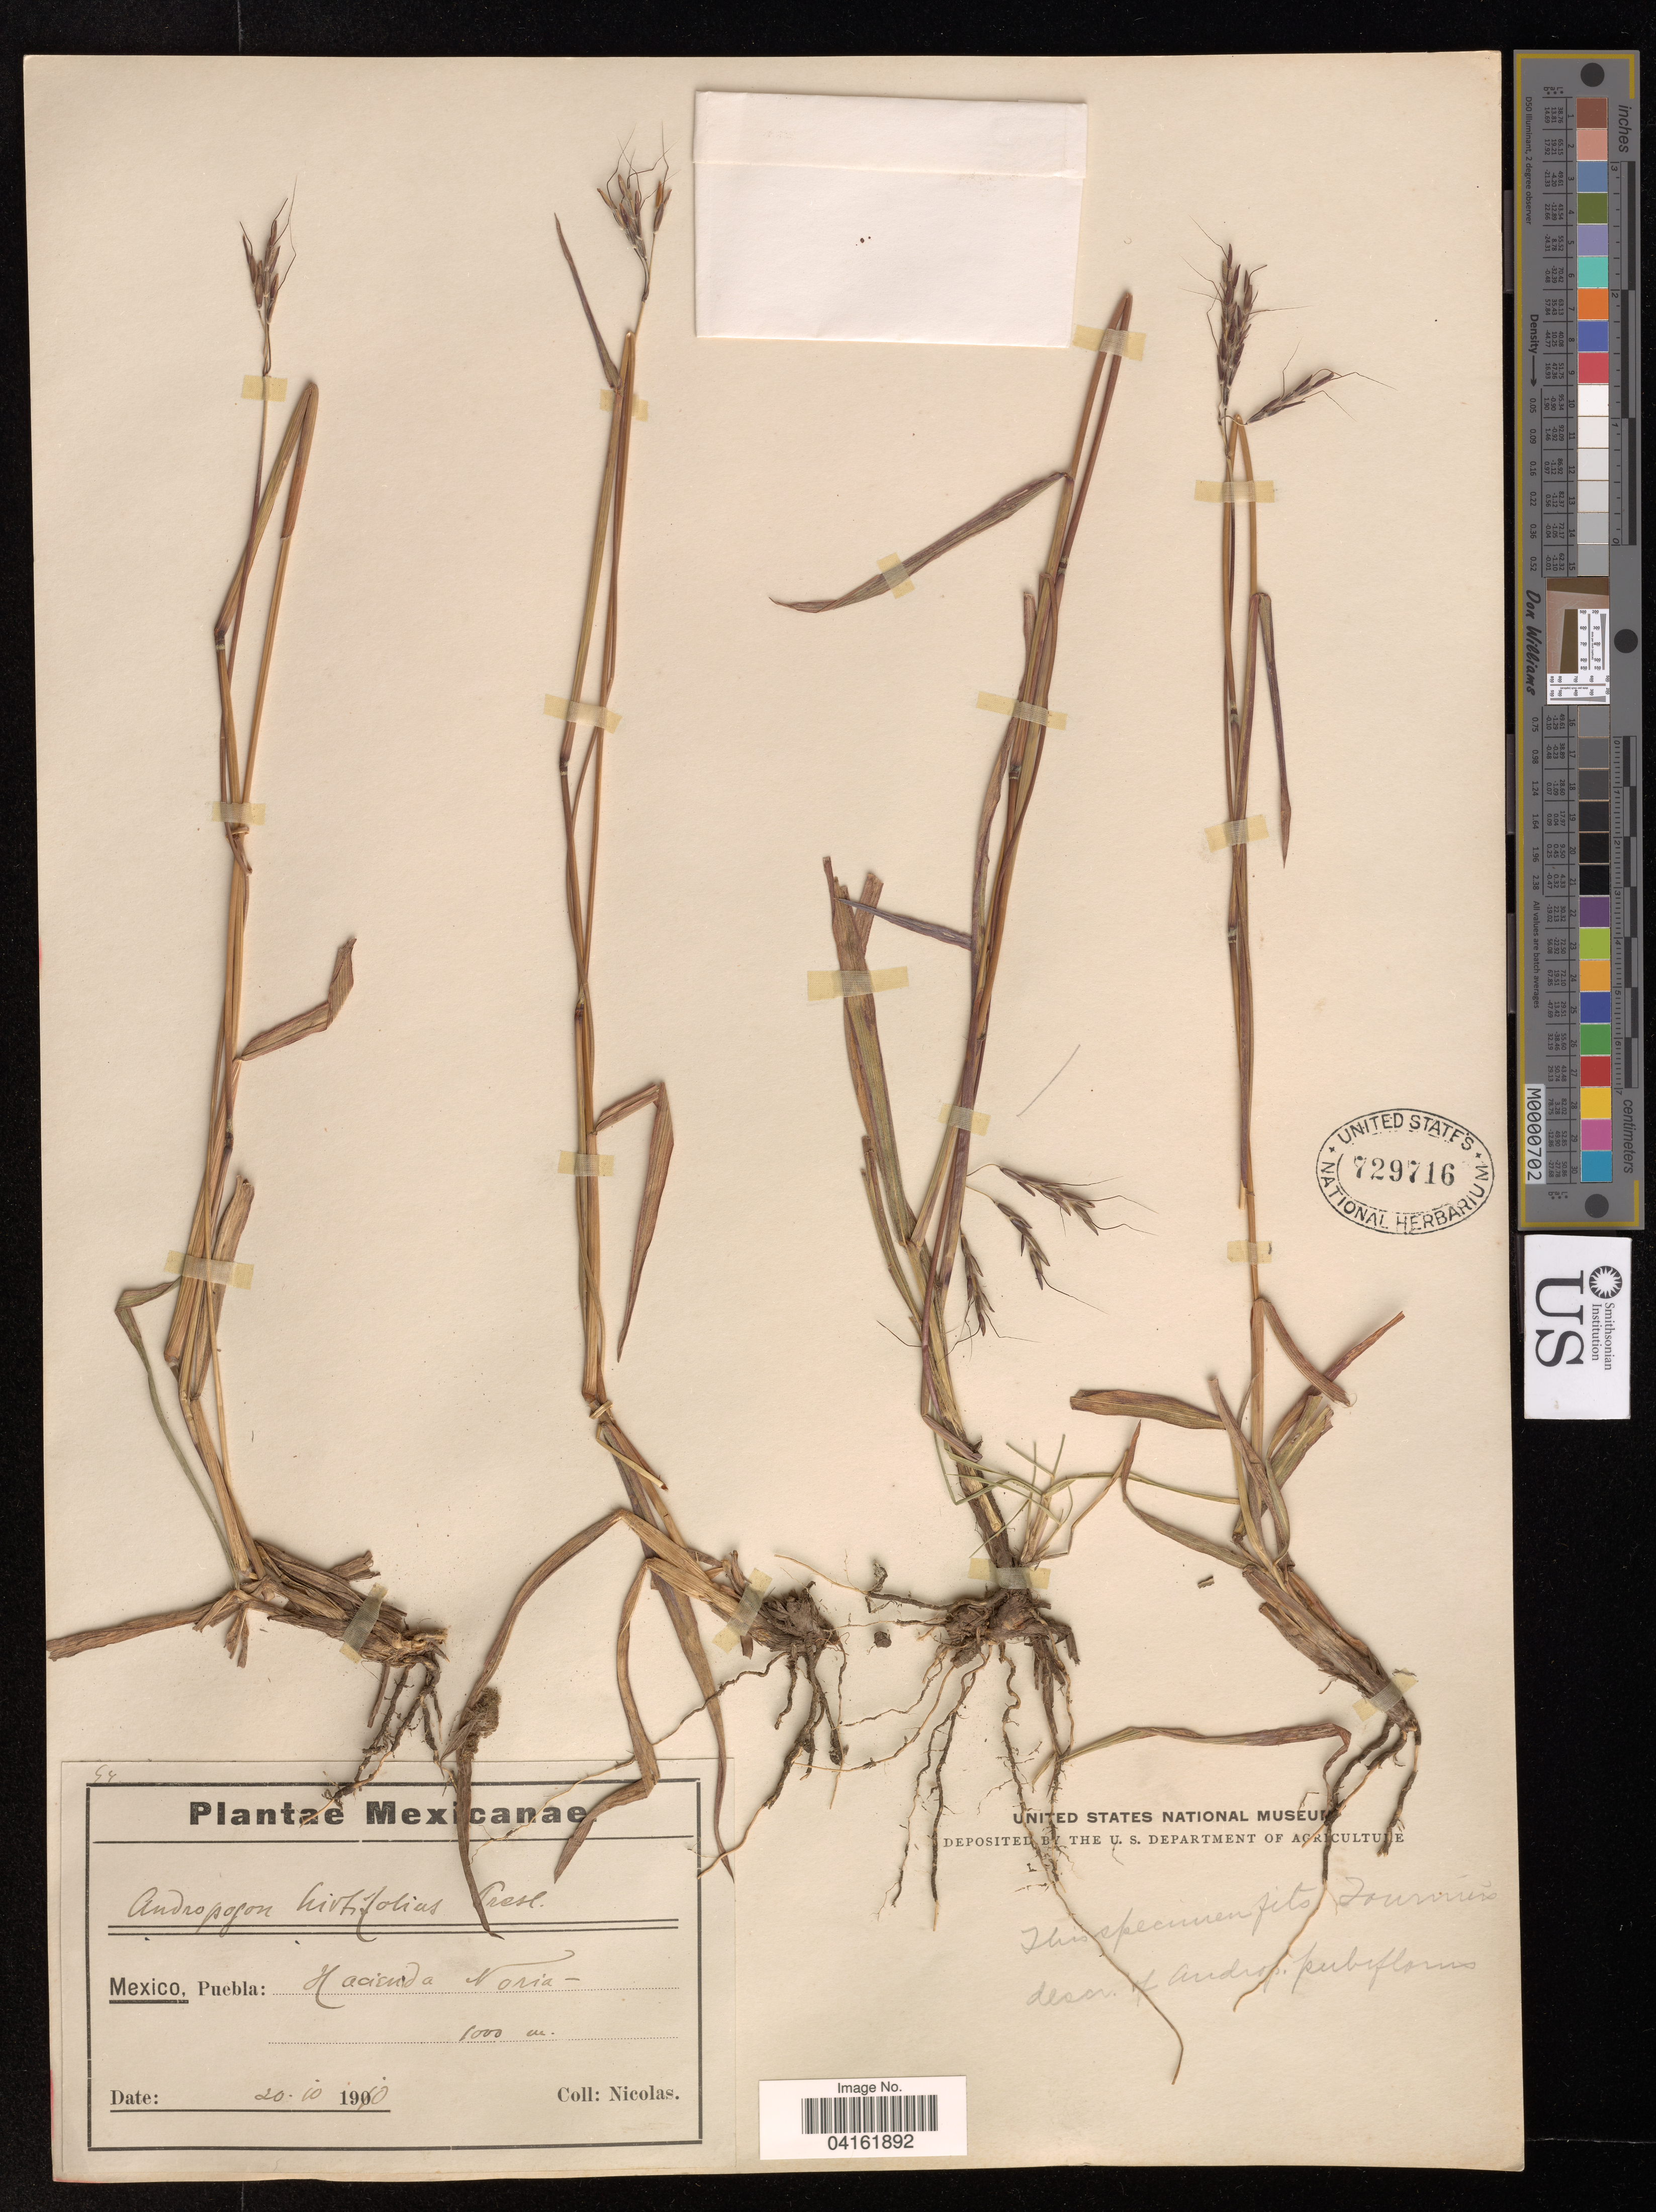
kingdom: Plantae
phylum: Tracheophyta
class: Liliopsida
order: Poales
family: Poaceae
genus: Andropogon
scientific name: Andropogon hirtifolius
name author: C. Presl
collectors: -. Nicolas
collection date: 1910-10-20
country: Mexico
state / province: Puebla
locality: Hacienda Noria.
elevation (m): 1000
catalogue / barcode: US 729716